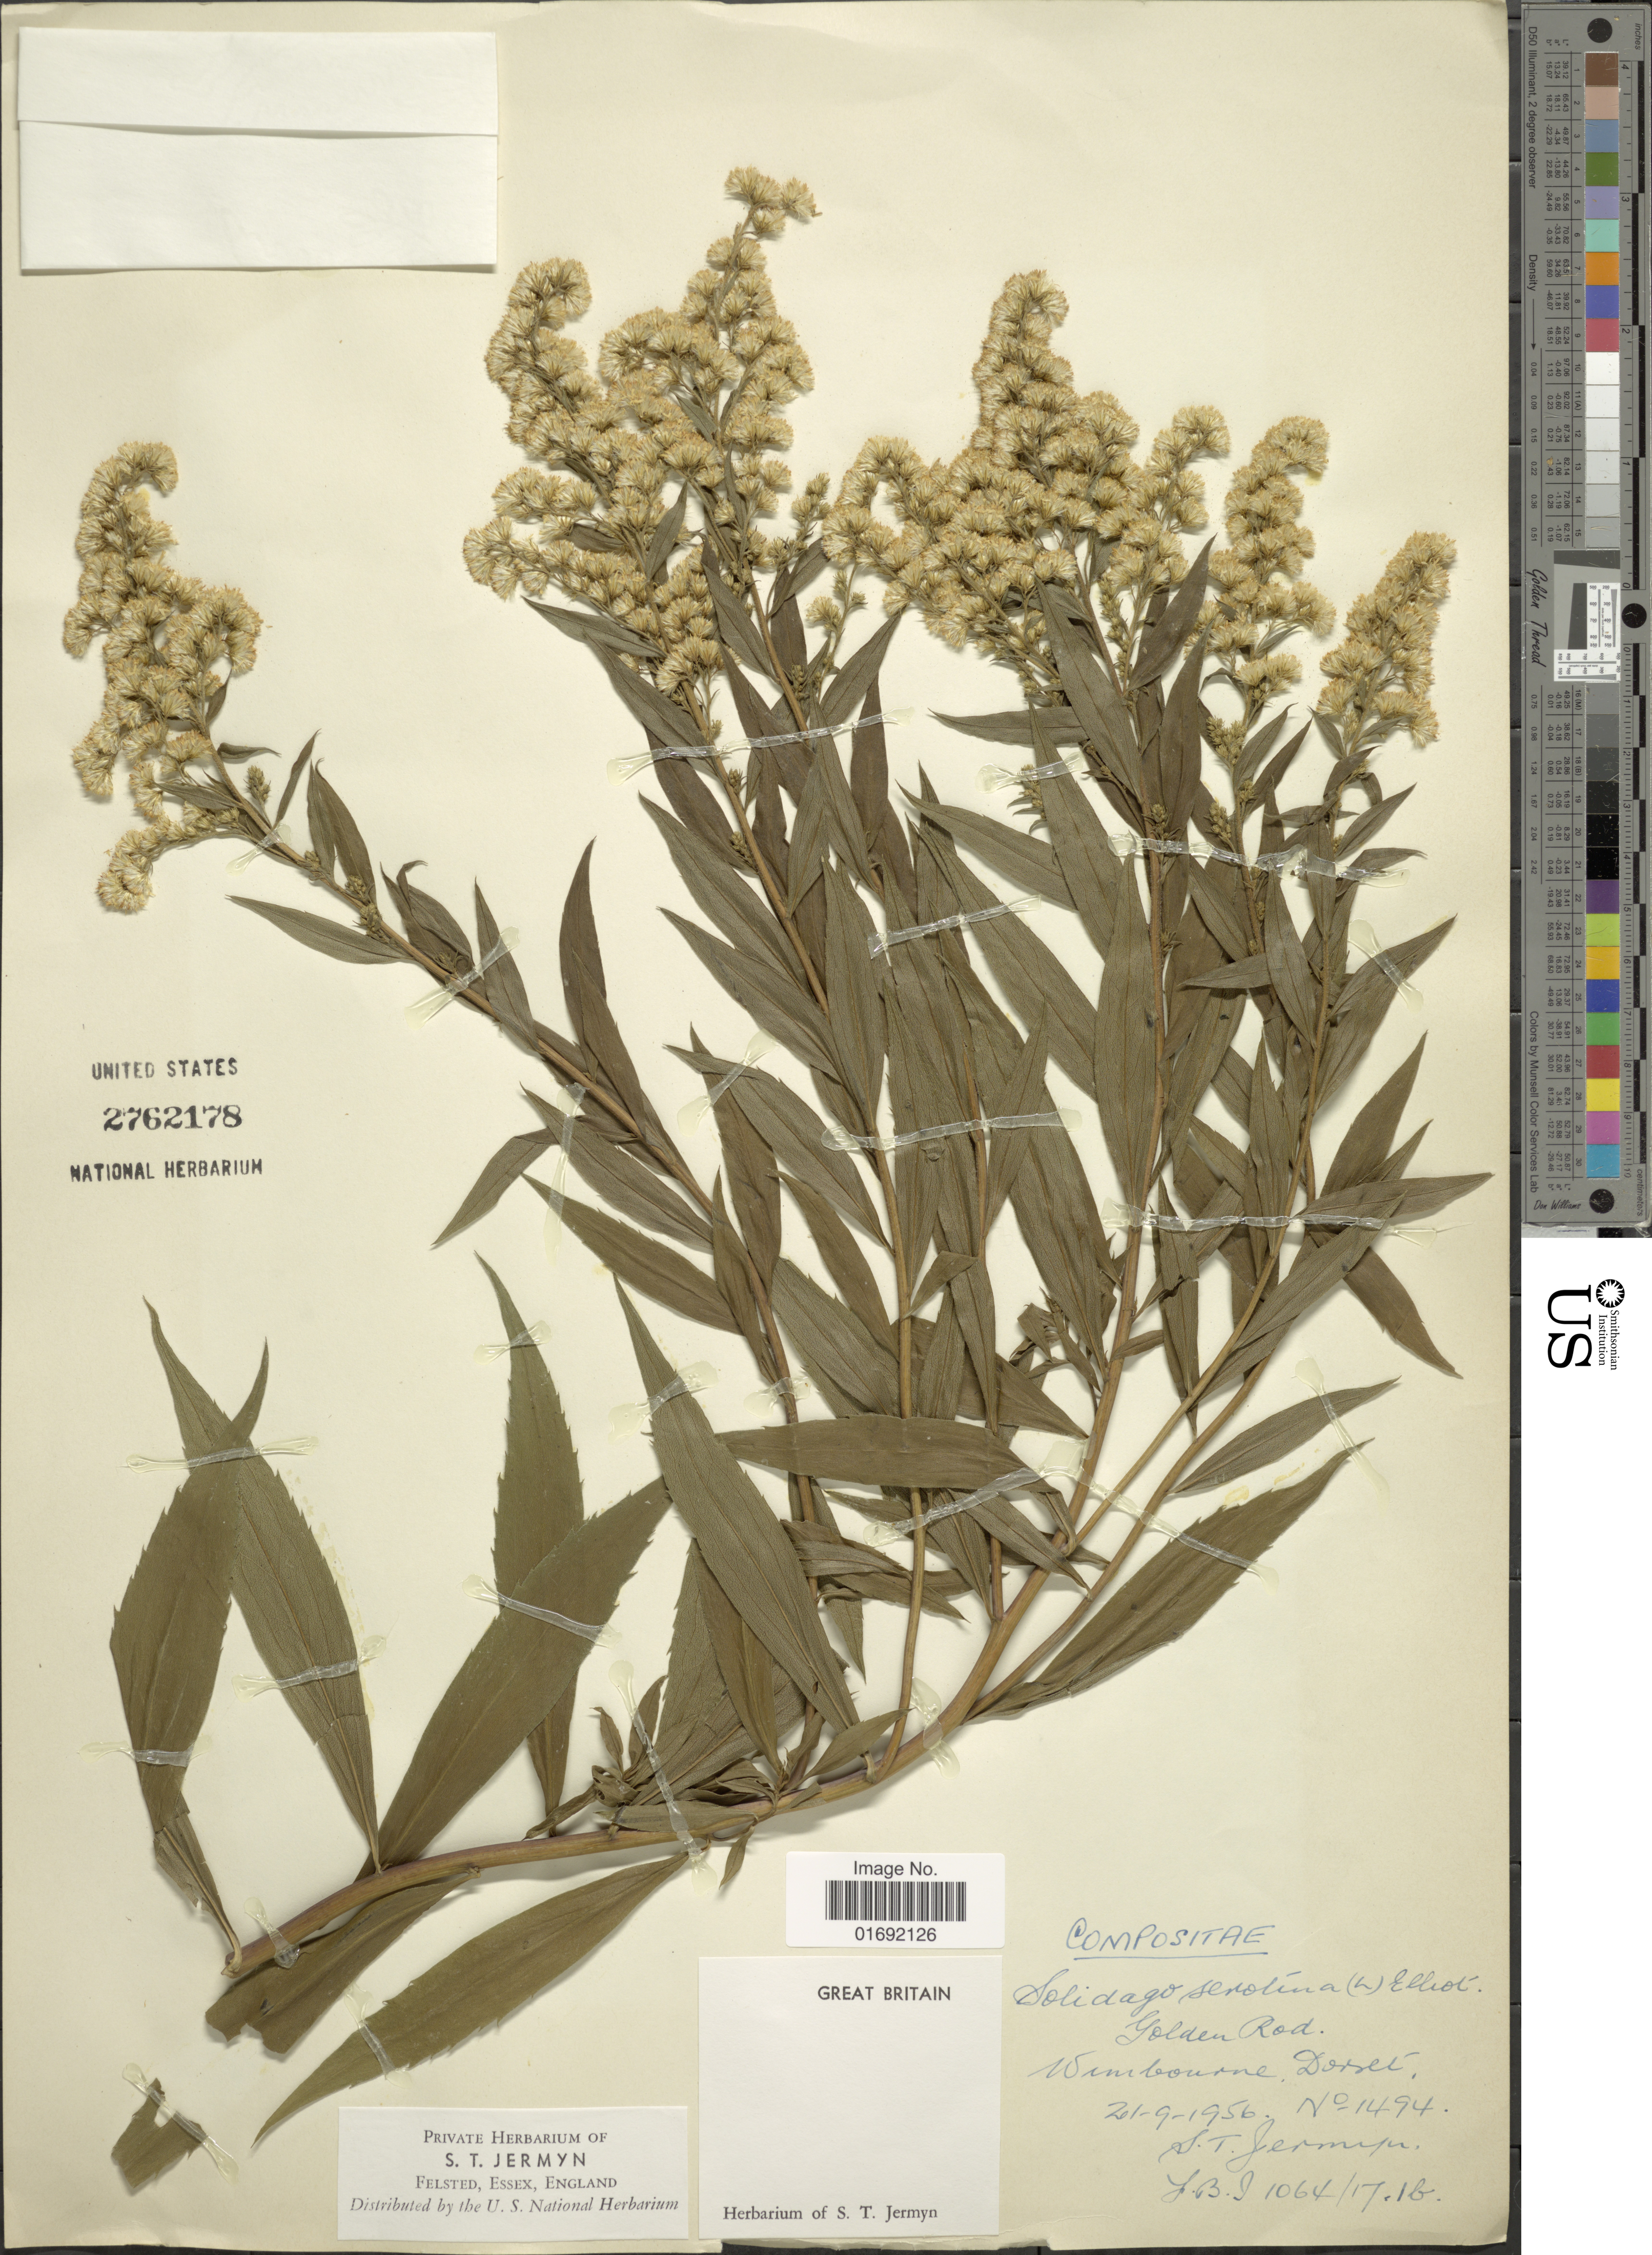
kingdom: Plantae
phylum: Tracheophyta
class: Magnoliopsida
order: Asterales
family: Asteraceae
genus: Solidago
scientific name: Solidago gigantea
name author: Aiton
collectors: S. Jermyn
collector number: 1494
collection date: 1956-09-21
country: United Kingdom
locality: Golden Rod, Wimbourne, Dorset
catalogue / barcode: US 2762178